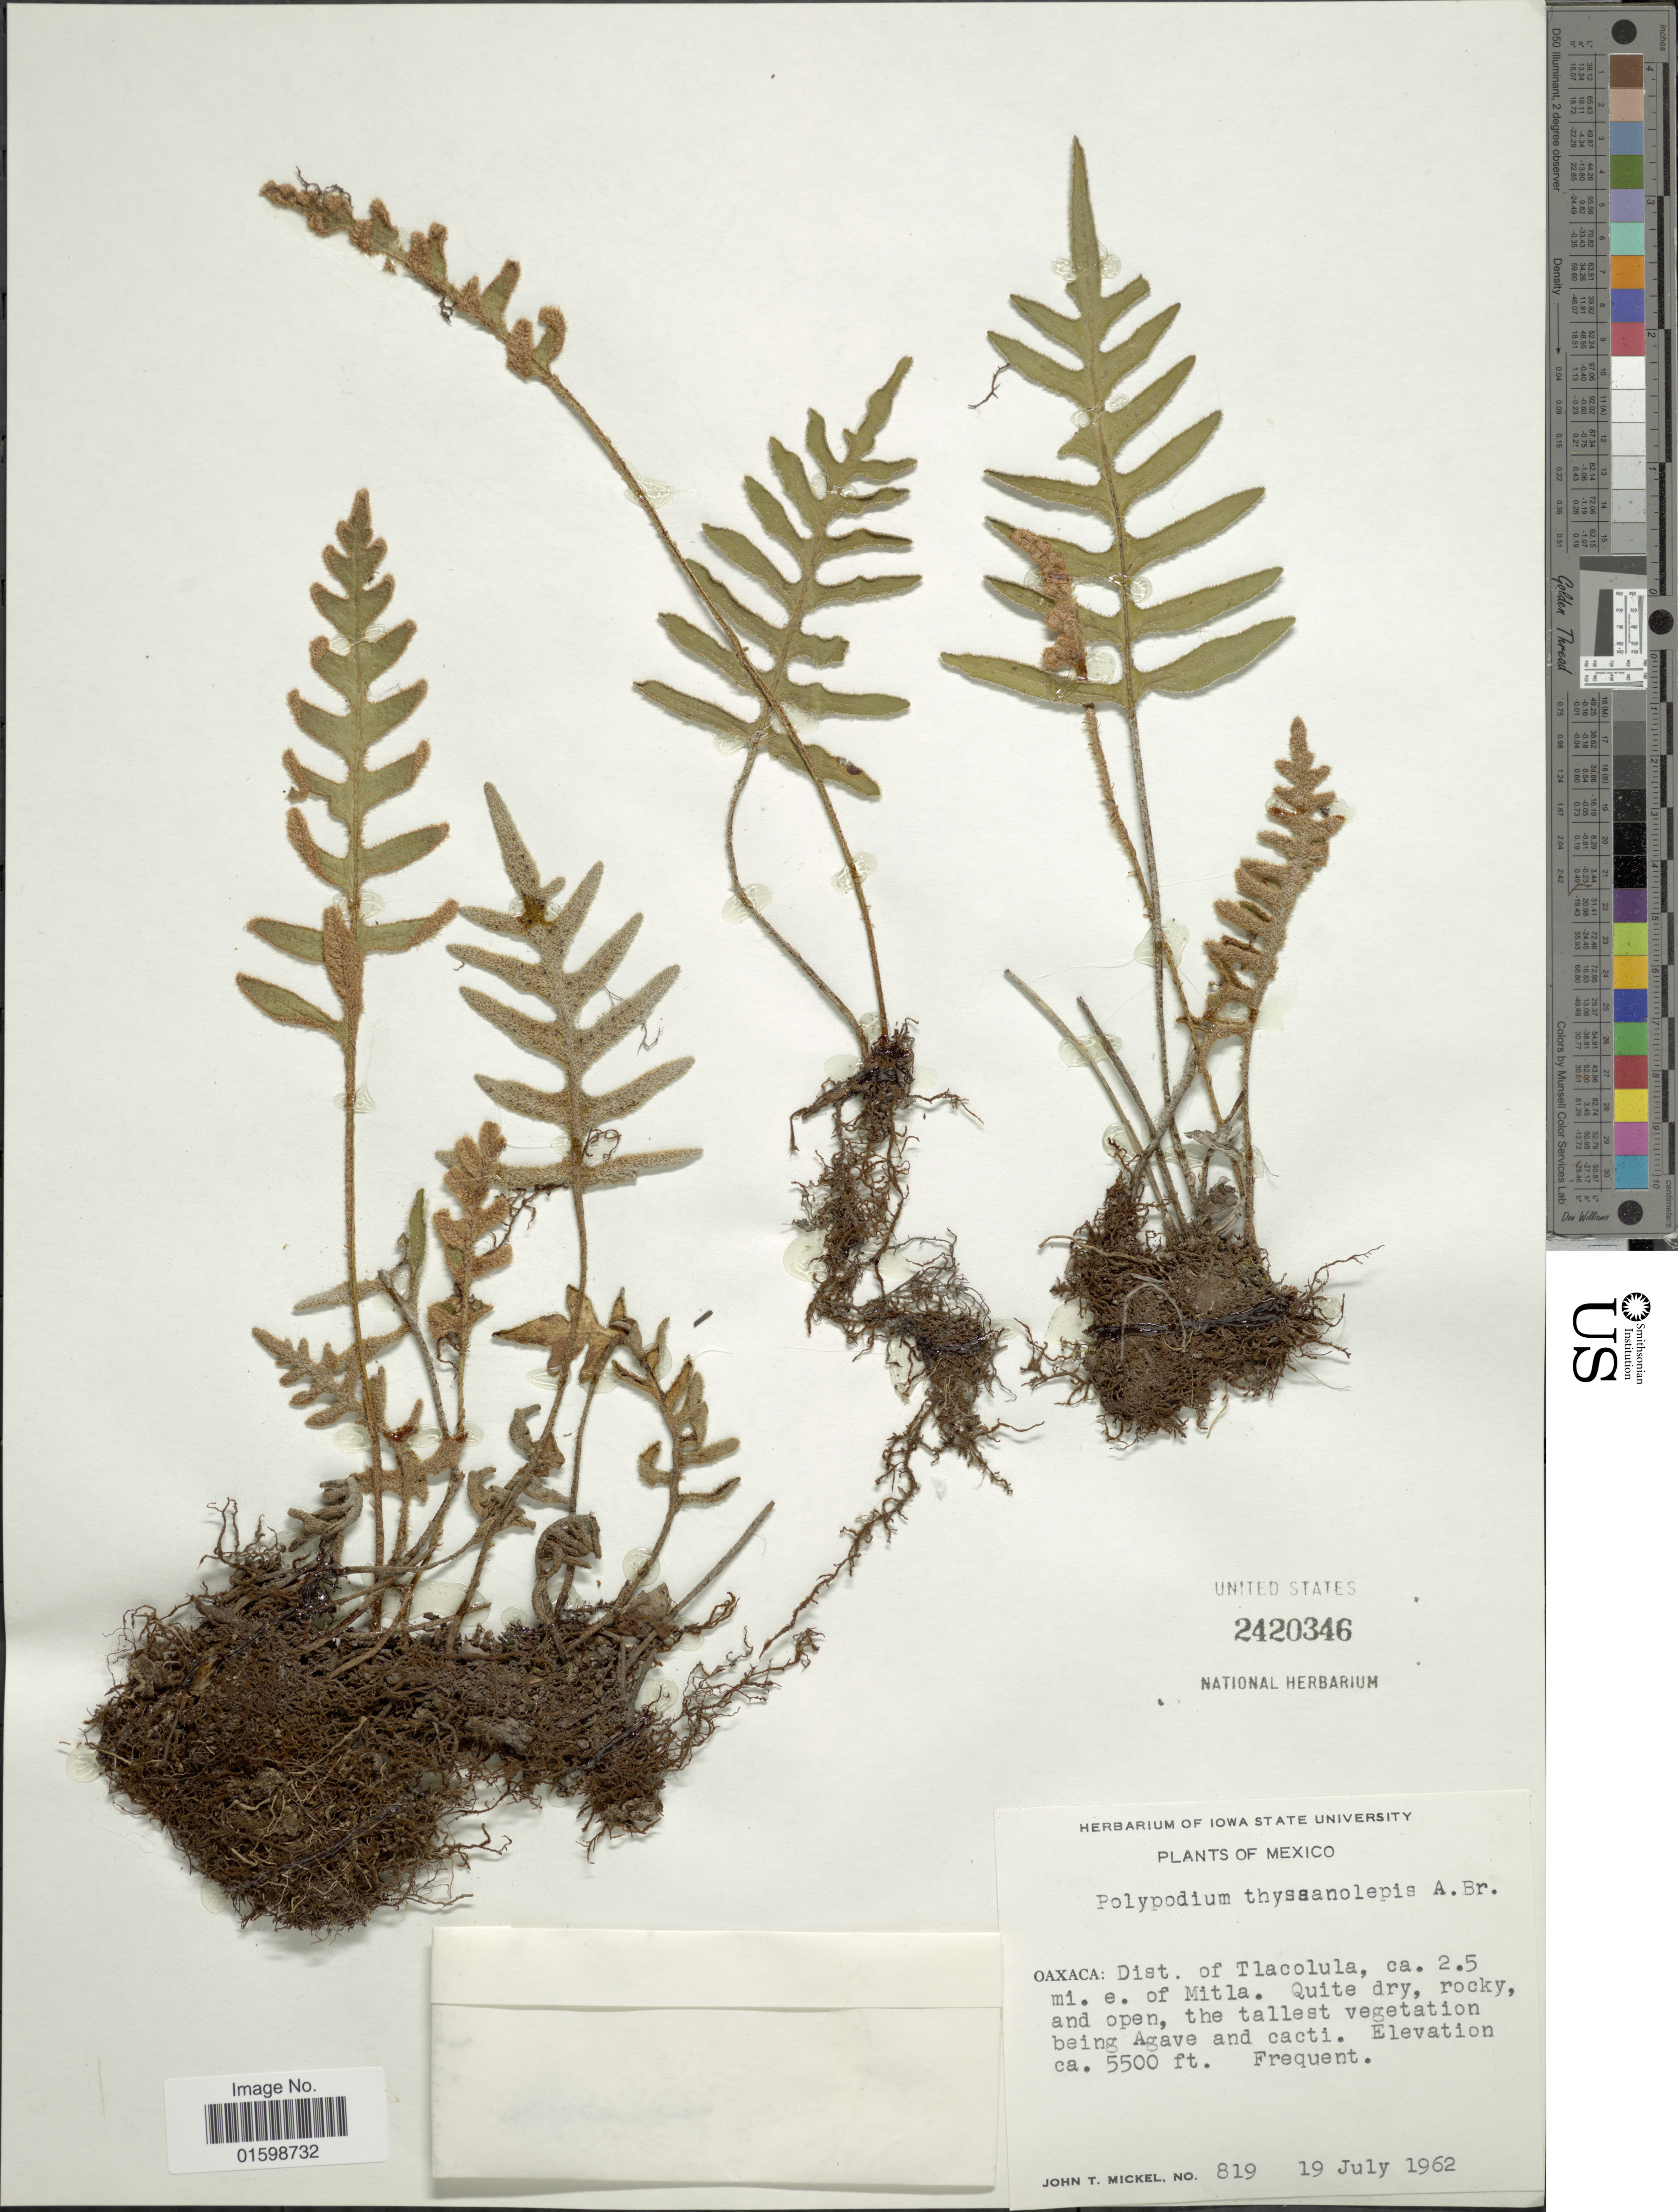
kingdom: Plantae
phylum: Tracheophyta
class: Polypodiopsida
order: Polypodiales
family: Polypodiaceae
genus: Pleopeltis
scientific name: Pleopeltis thyssanolepis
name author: (A. Braun ex Klotzsch) E.G. Andrews & Windham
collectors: J. T. Mickel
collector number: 819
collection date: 1962-07-19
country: Mexico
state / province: Oaxaca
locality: Dist. of Tlacolula, ca. 2.5 mi. e. of Mitla, Quite dry, rocky, and open, the tallest vegetation being Agave and cacti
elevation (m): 1676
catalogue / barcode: US 2420346